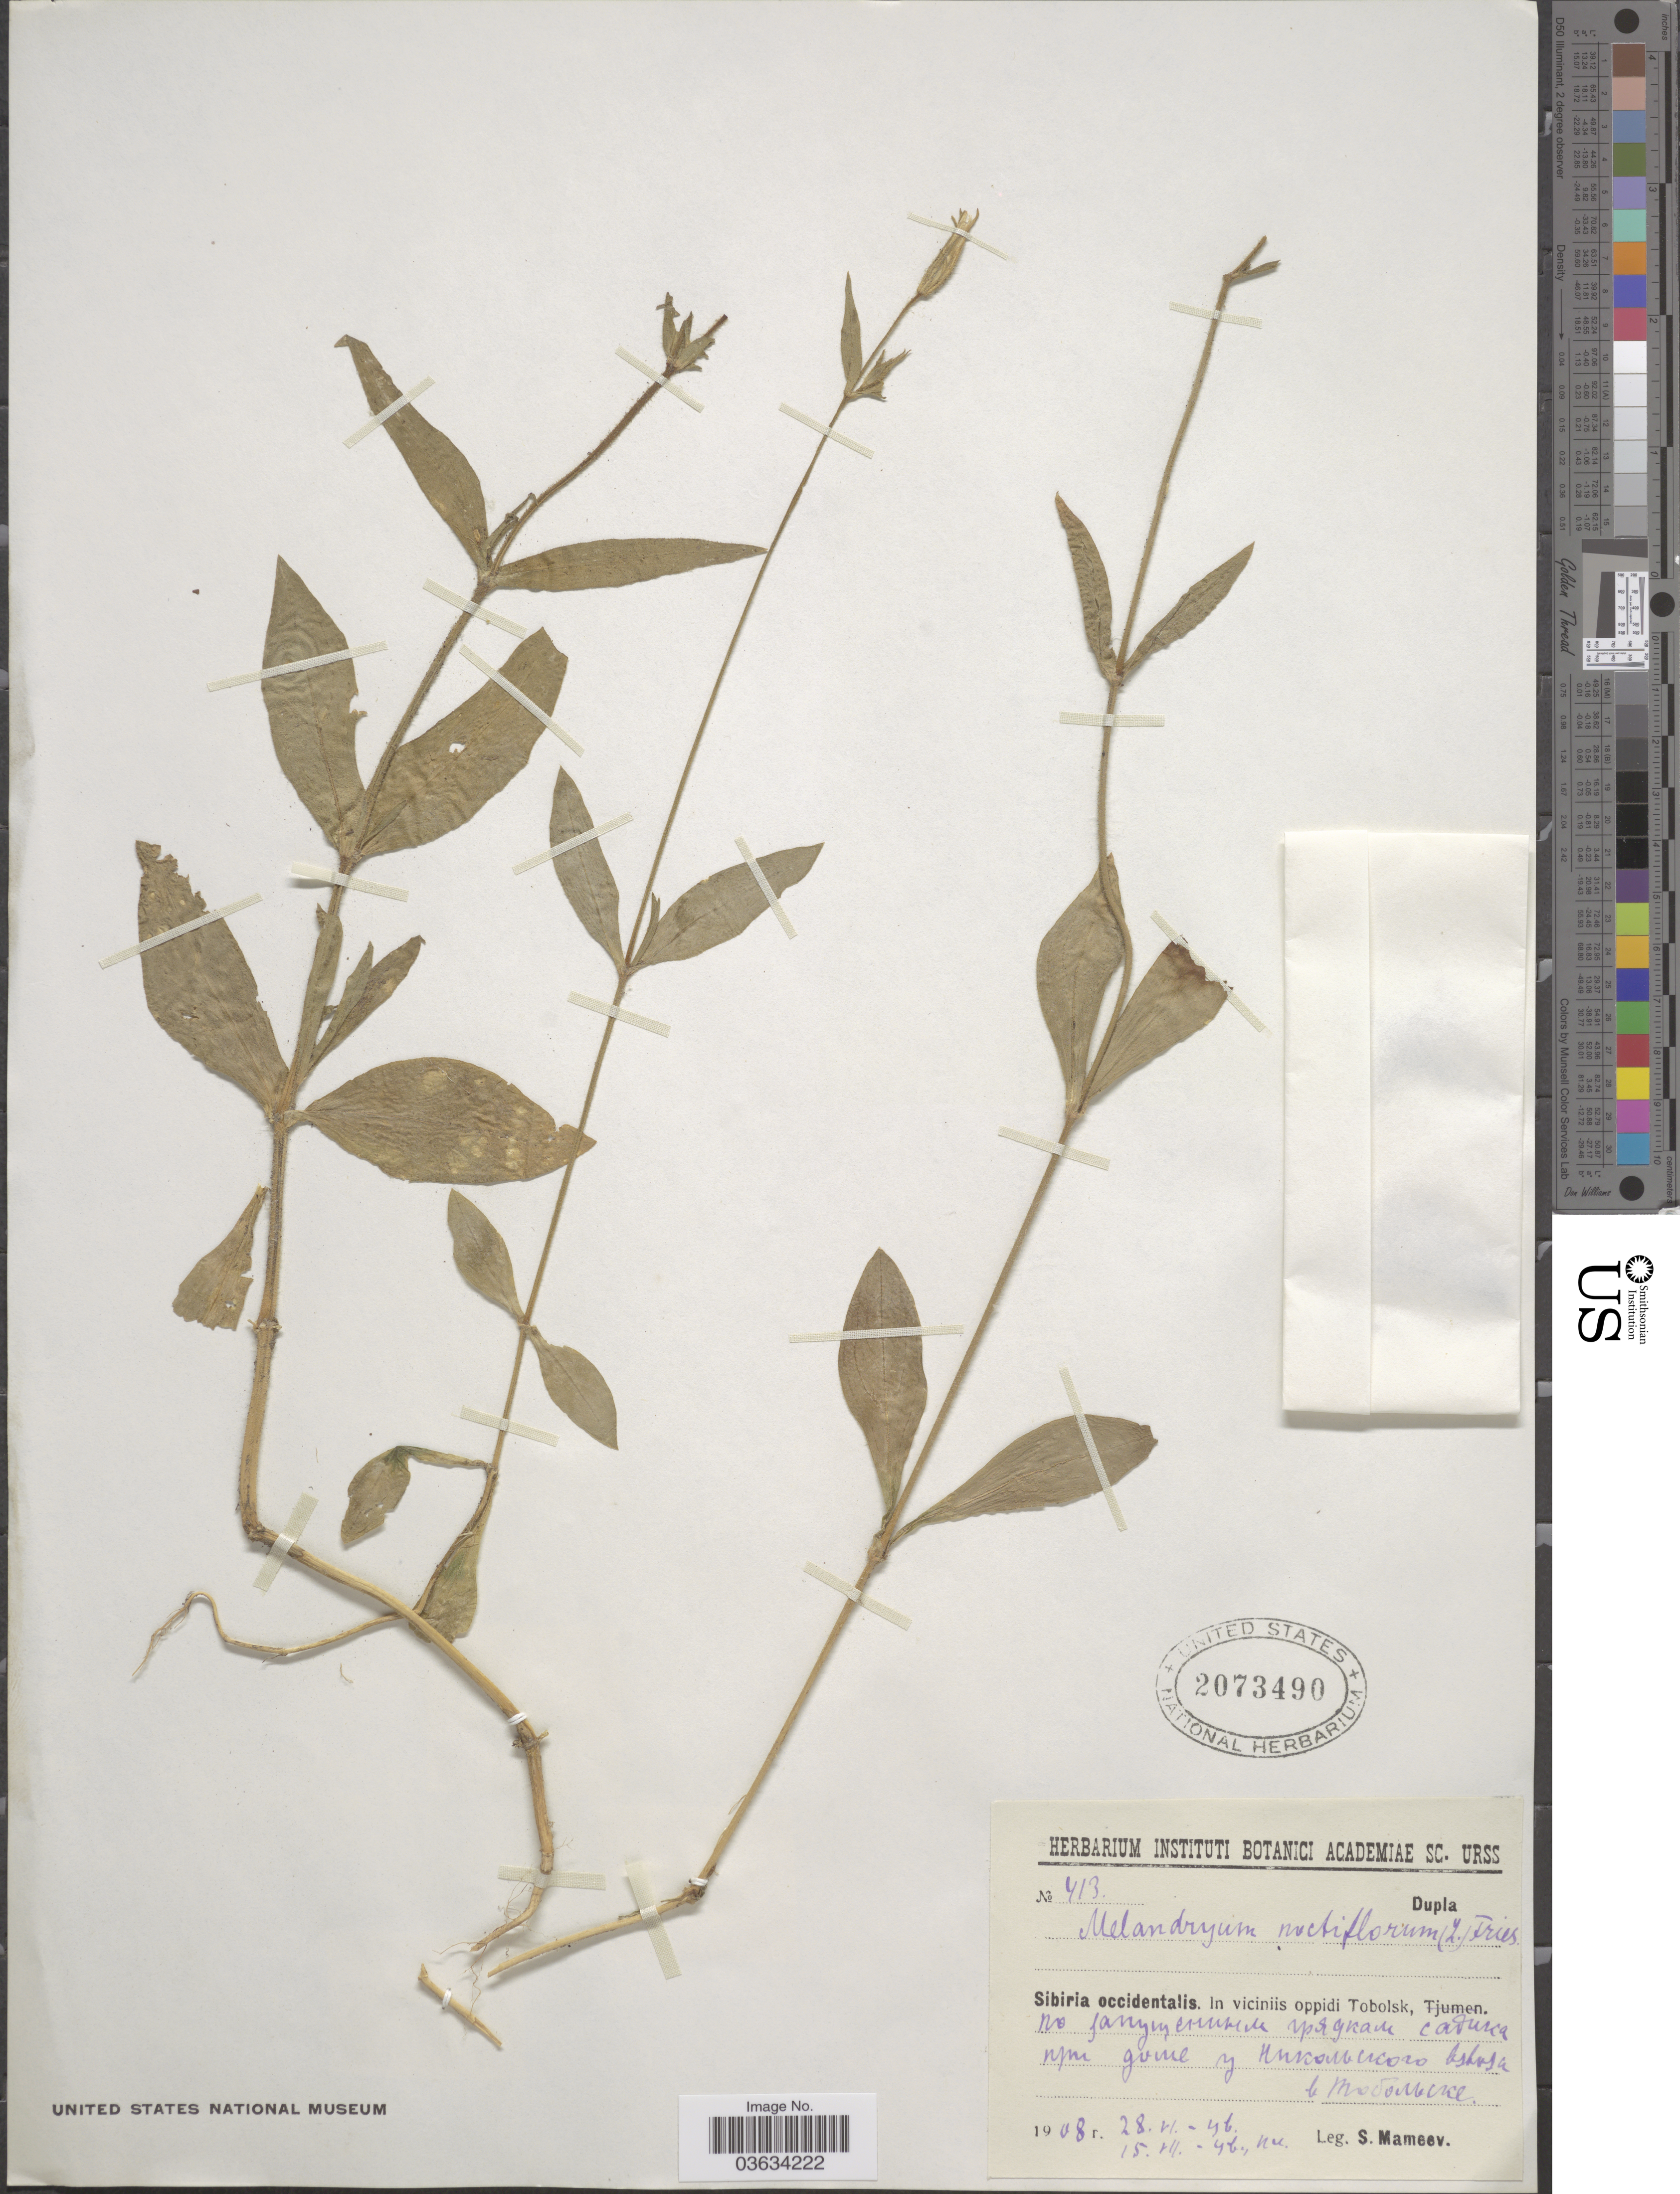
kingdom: Plantae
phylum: Tracheophyta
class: Magnoliopsida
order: Caryophyllales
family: Caryophyllaceae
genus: Silene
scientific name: Silene noctiflora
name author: L.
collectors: S. Mameev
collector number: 413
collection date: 1908-06-28/1908-07-15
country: Russian Federation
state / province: Tyumen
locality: Sibiria occidentalis. In viciniis oppidi Tobolsk. X.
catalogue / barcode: US 2073490